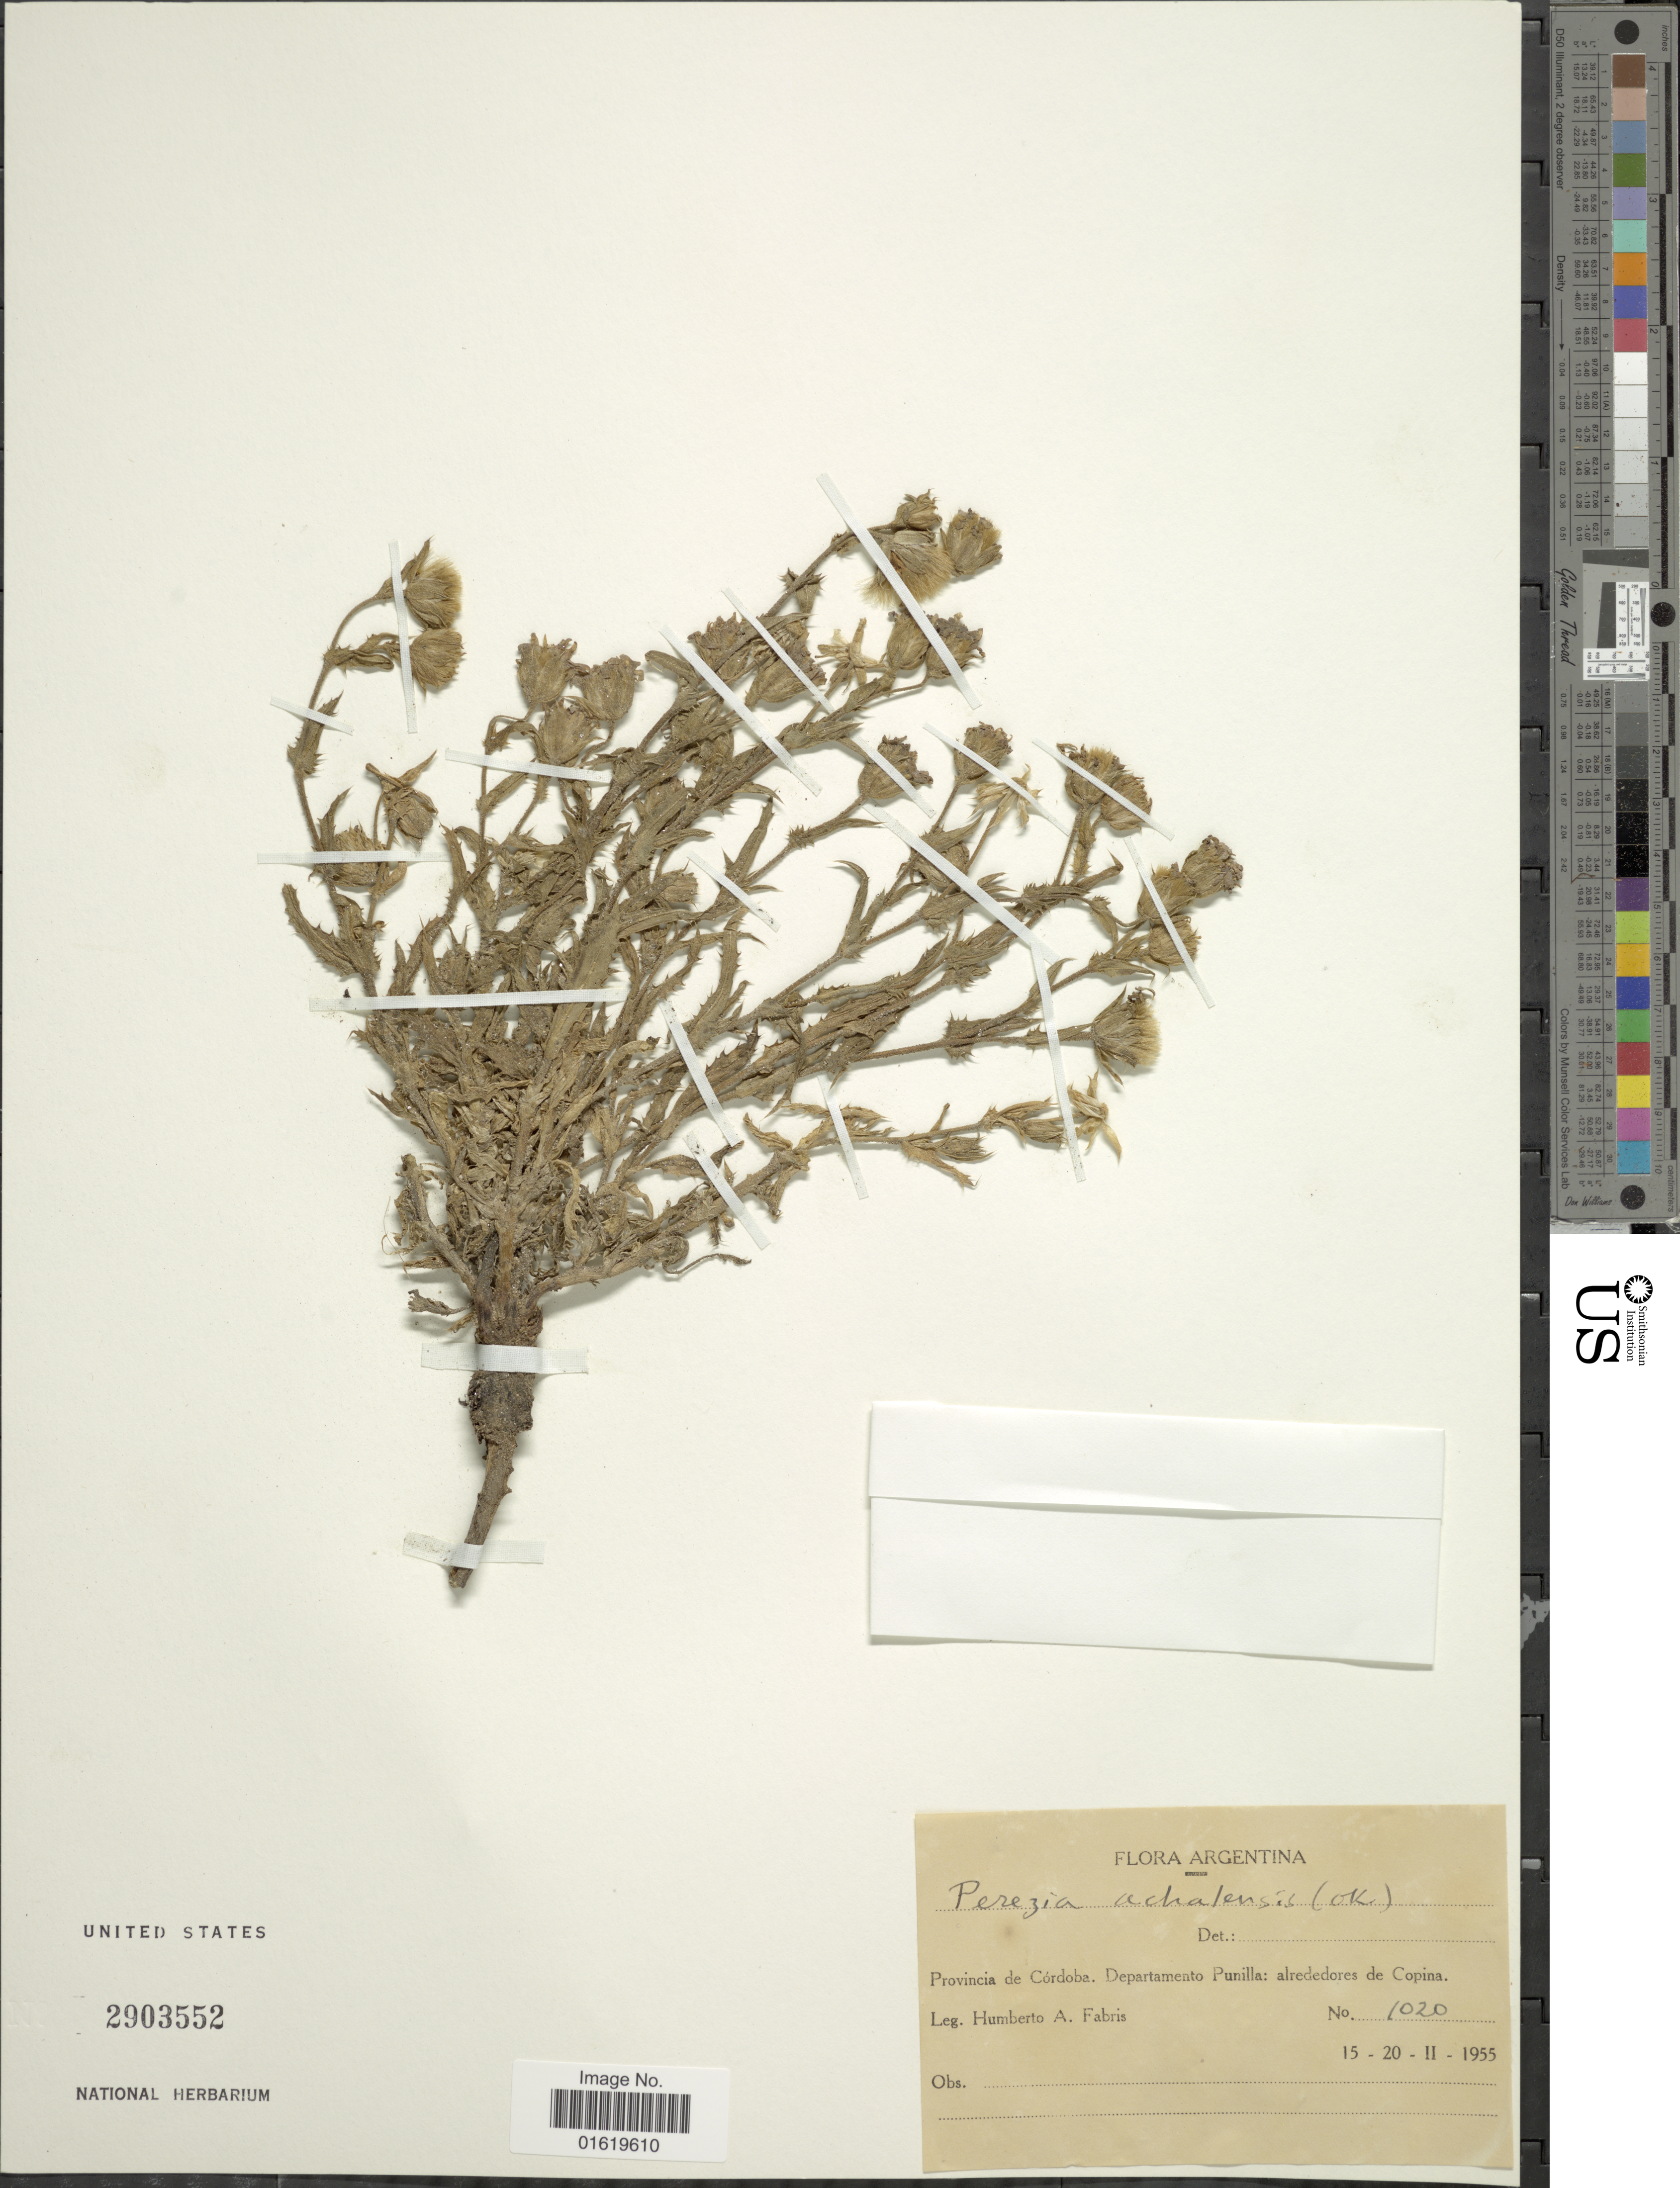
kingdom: Plantae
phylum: Tracheophyta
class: Magnoliopsida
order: Asterales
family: Asteraceae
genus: Perezia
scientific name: Perezia multiflora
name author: Less.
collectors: H. A. Fabris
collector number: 1020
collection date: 1955-02-15/1955-02-20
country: Argentina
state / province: Cordoba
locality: Provincia de Córdoba. Departamento Punilla: alrededores de Copina.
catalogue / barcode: US 2903552